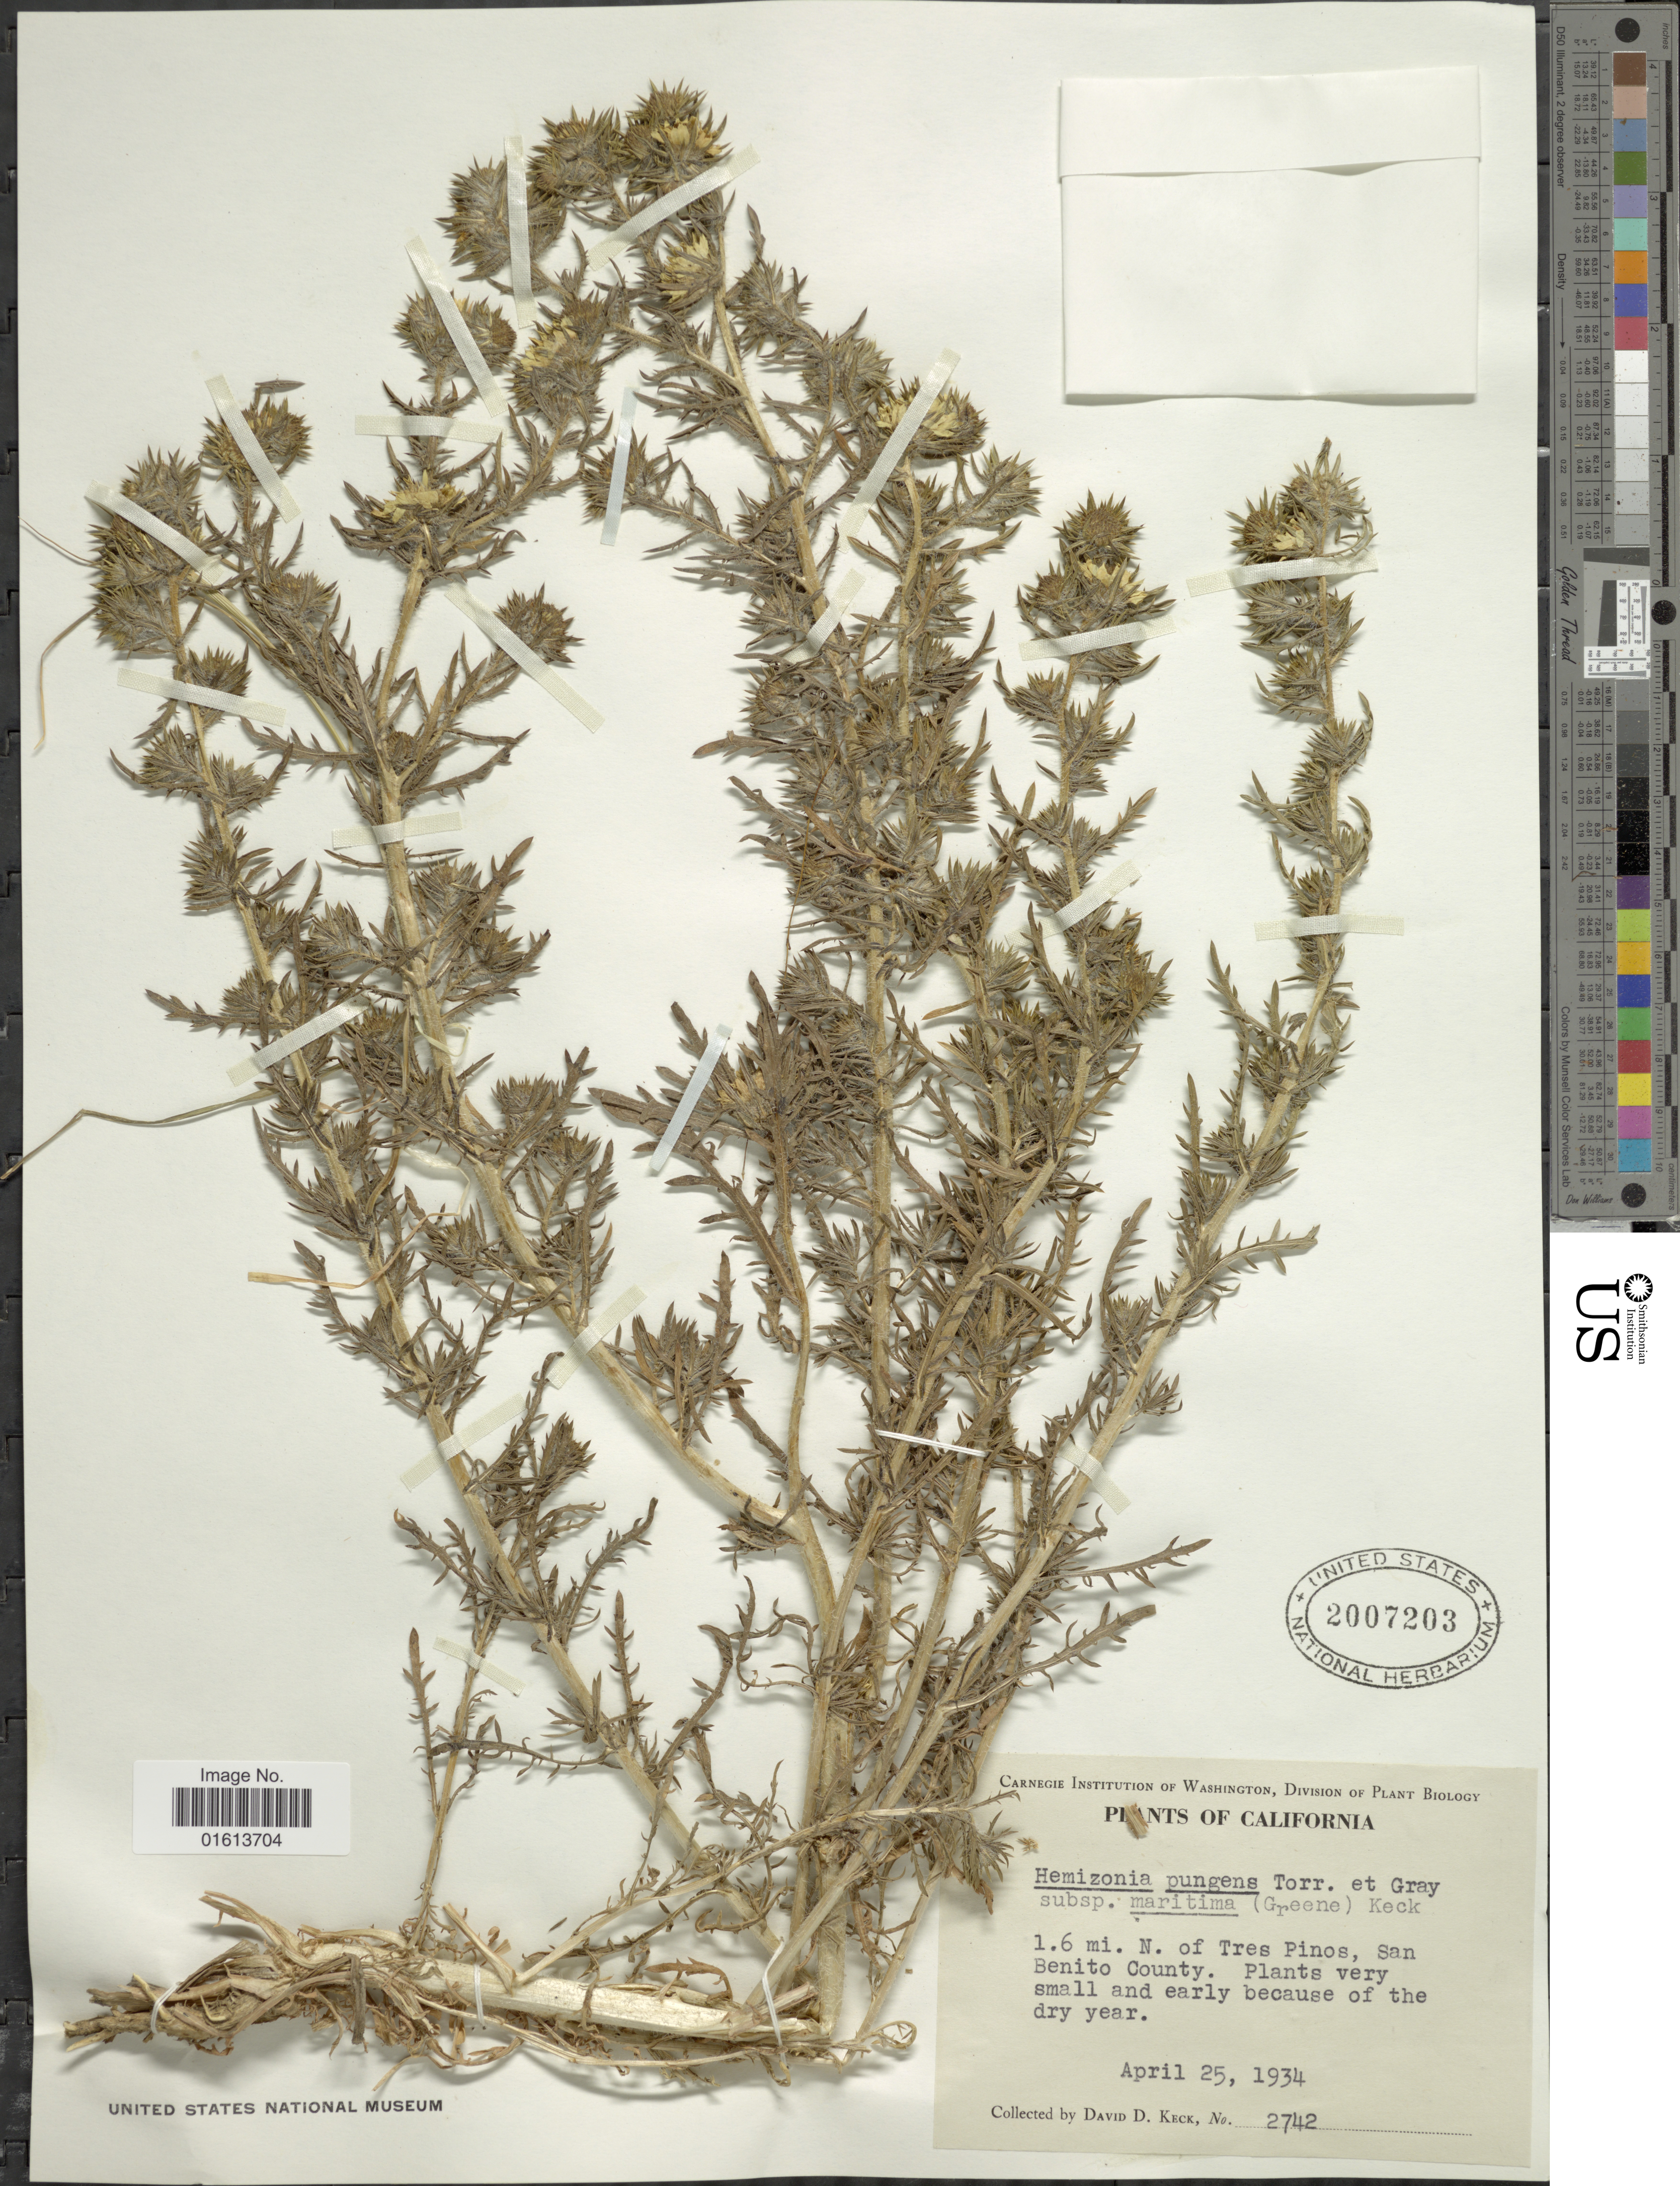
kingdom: Plantae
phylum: Tracheophyta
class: Magnoliopsida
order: Asterales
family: Asteraceae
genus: Centromadia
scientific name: Centromadia pungens subsp. pungens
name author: Hook. & Arn.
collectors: D. D. Keck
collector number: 2742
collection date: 1934-04-25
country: United States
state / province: California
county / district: San Benito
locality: California. 1.6 mi. N. of Tres Pinos, San Benito County.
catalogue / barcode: US 2007203